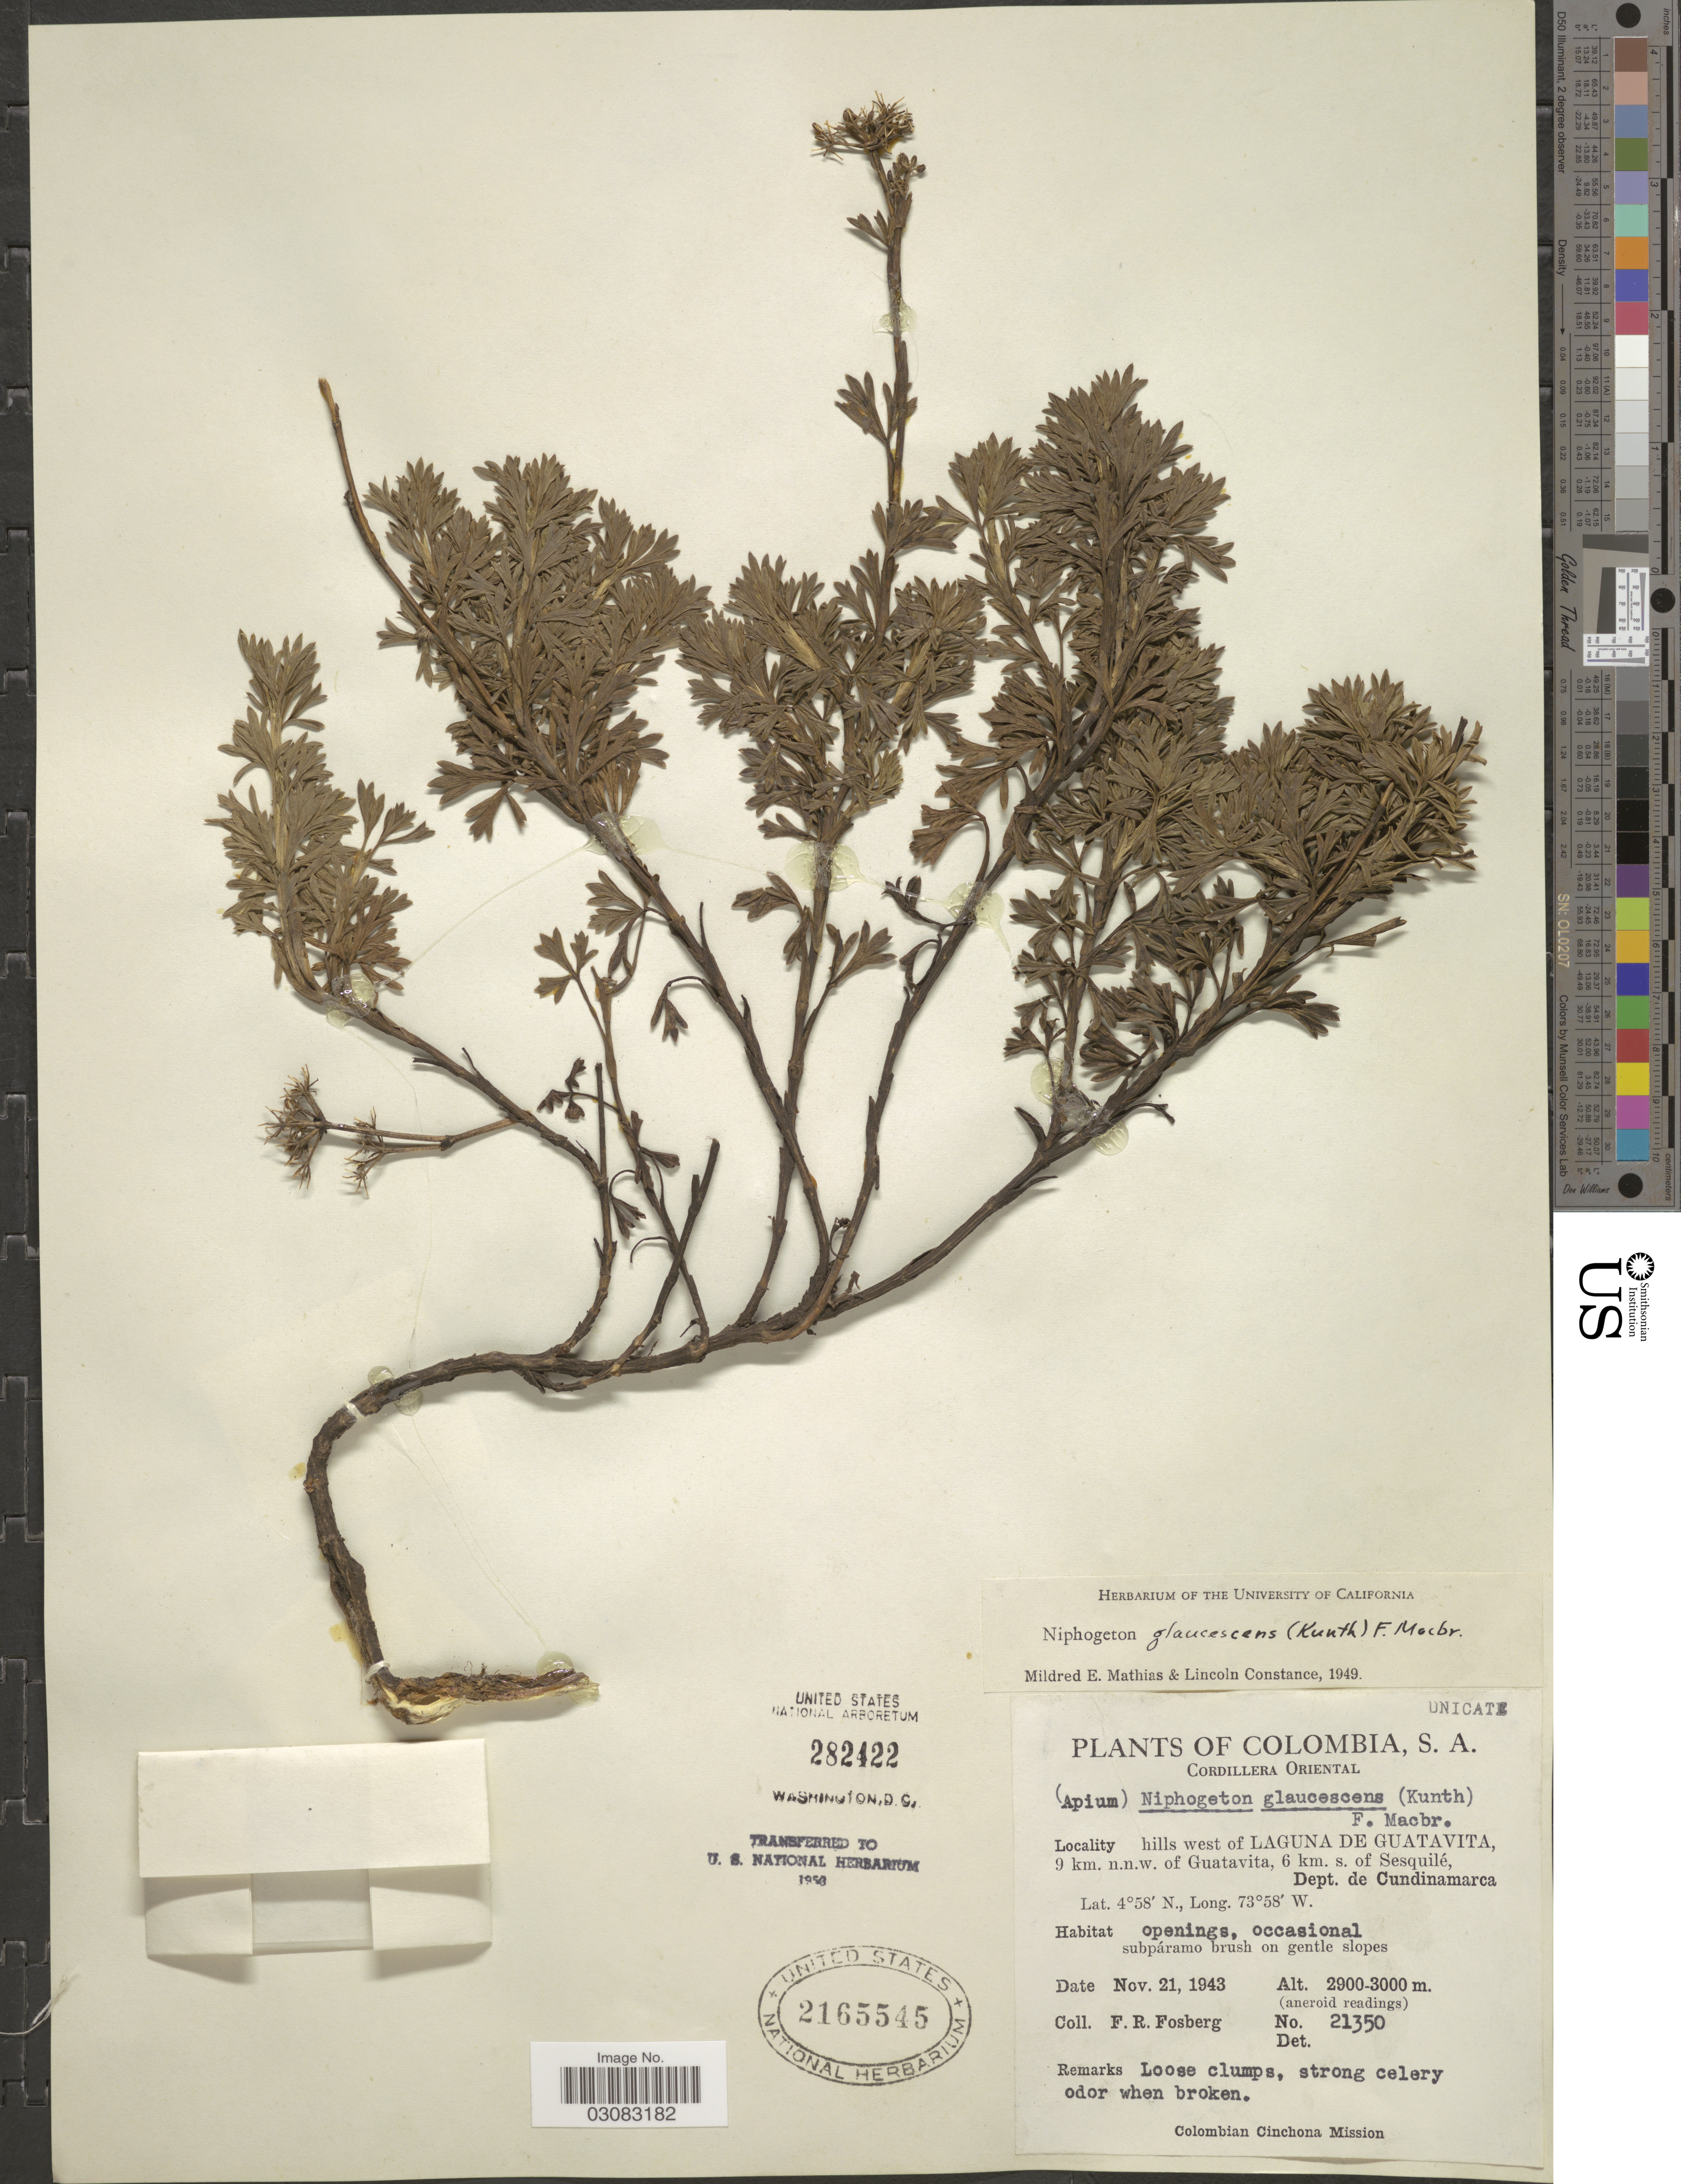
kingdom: Plantae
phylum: Tracheophyta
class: Magnoliopsida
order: Apiales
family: Apiaceae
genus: Niphogeton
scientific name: Niphogeton glaucescens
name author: (Kunth) J.F. Macbr.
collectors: F. R. Fosberg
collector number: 21350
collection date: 1943-11-21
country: Colombia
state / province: Cundinamarca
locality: Cordillera Oriental. Hills west of Laguna de Guatavita, 9 km. n. n. w. of Guatavita, 6 km. s. of Sesquilé, Dept. de Cundinamarca.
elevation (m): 2900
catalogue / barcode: US 2165545